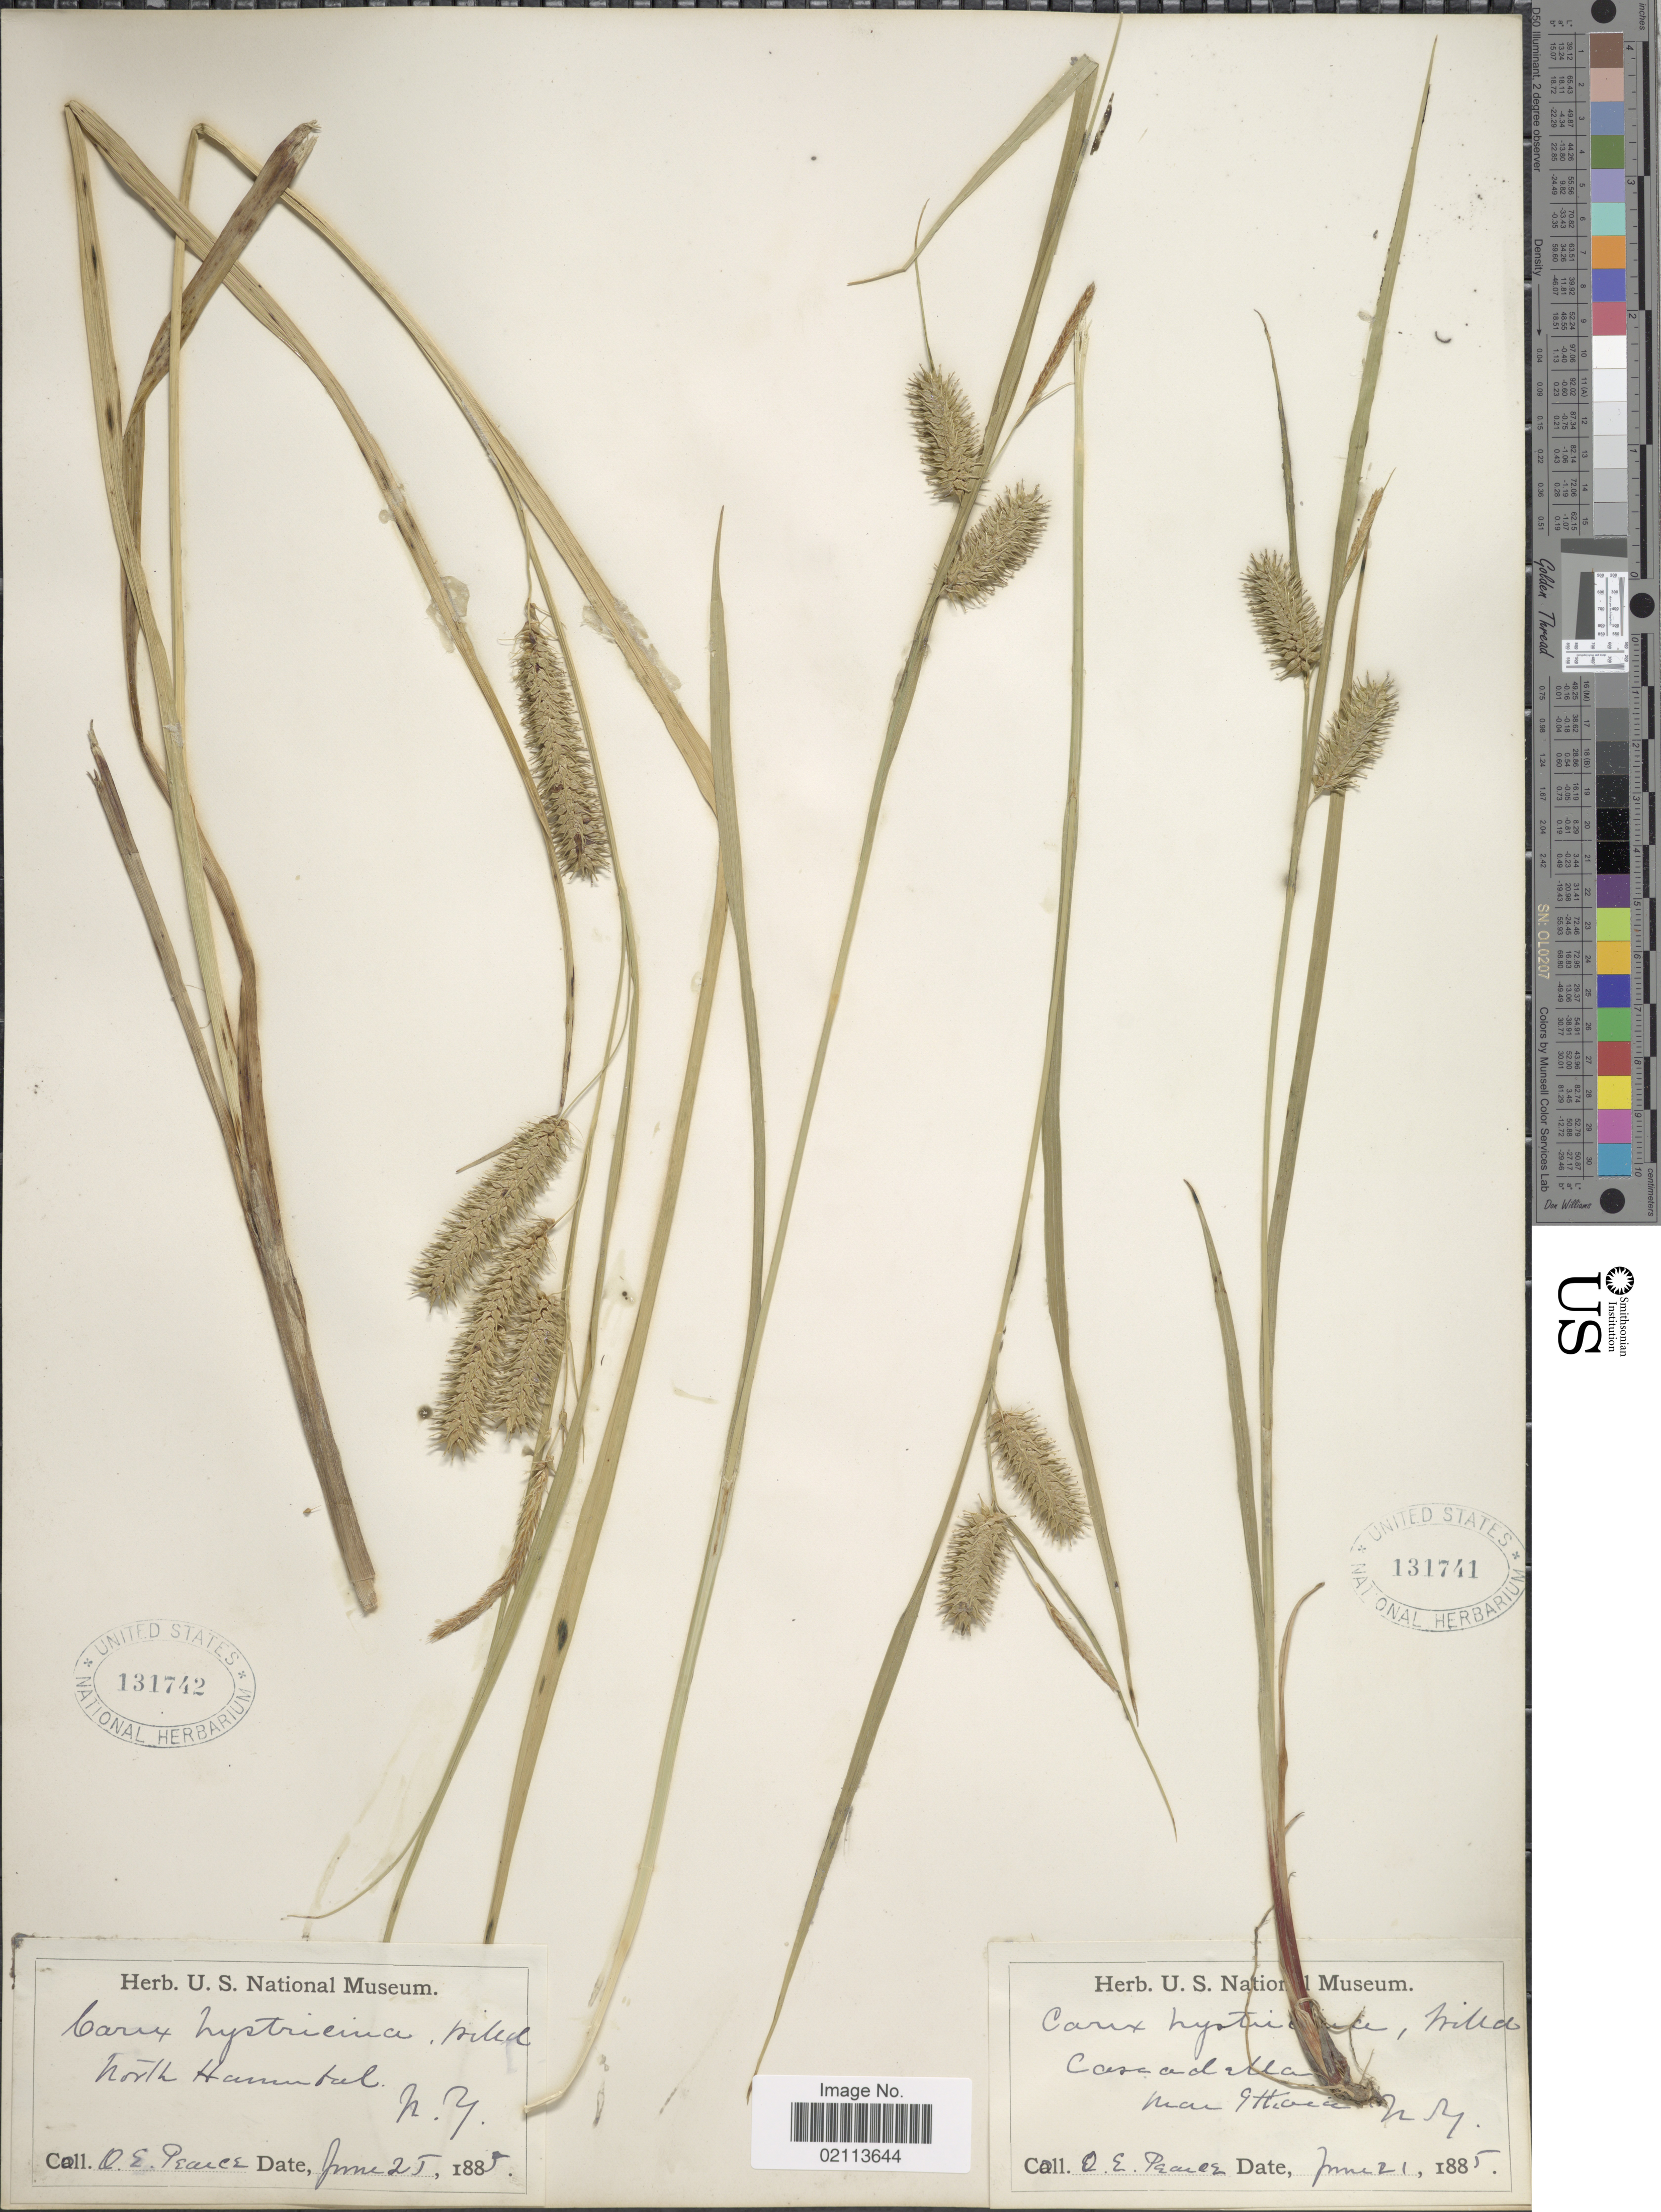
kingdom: Plantae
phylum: Tracheophyta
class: Liliopsida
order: Poales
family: Cyperaceae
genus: Carex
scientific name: Carex hystericina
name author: Muhl. ex Willd.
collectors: O. E. Pearce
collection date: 1885-06-25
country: United States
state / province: New York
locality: North Hannibal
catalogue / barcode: US 131742-2